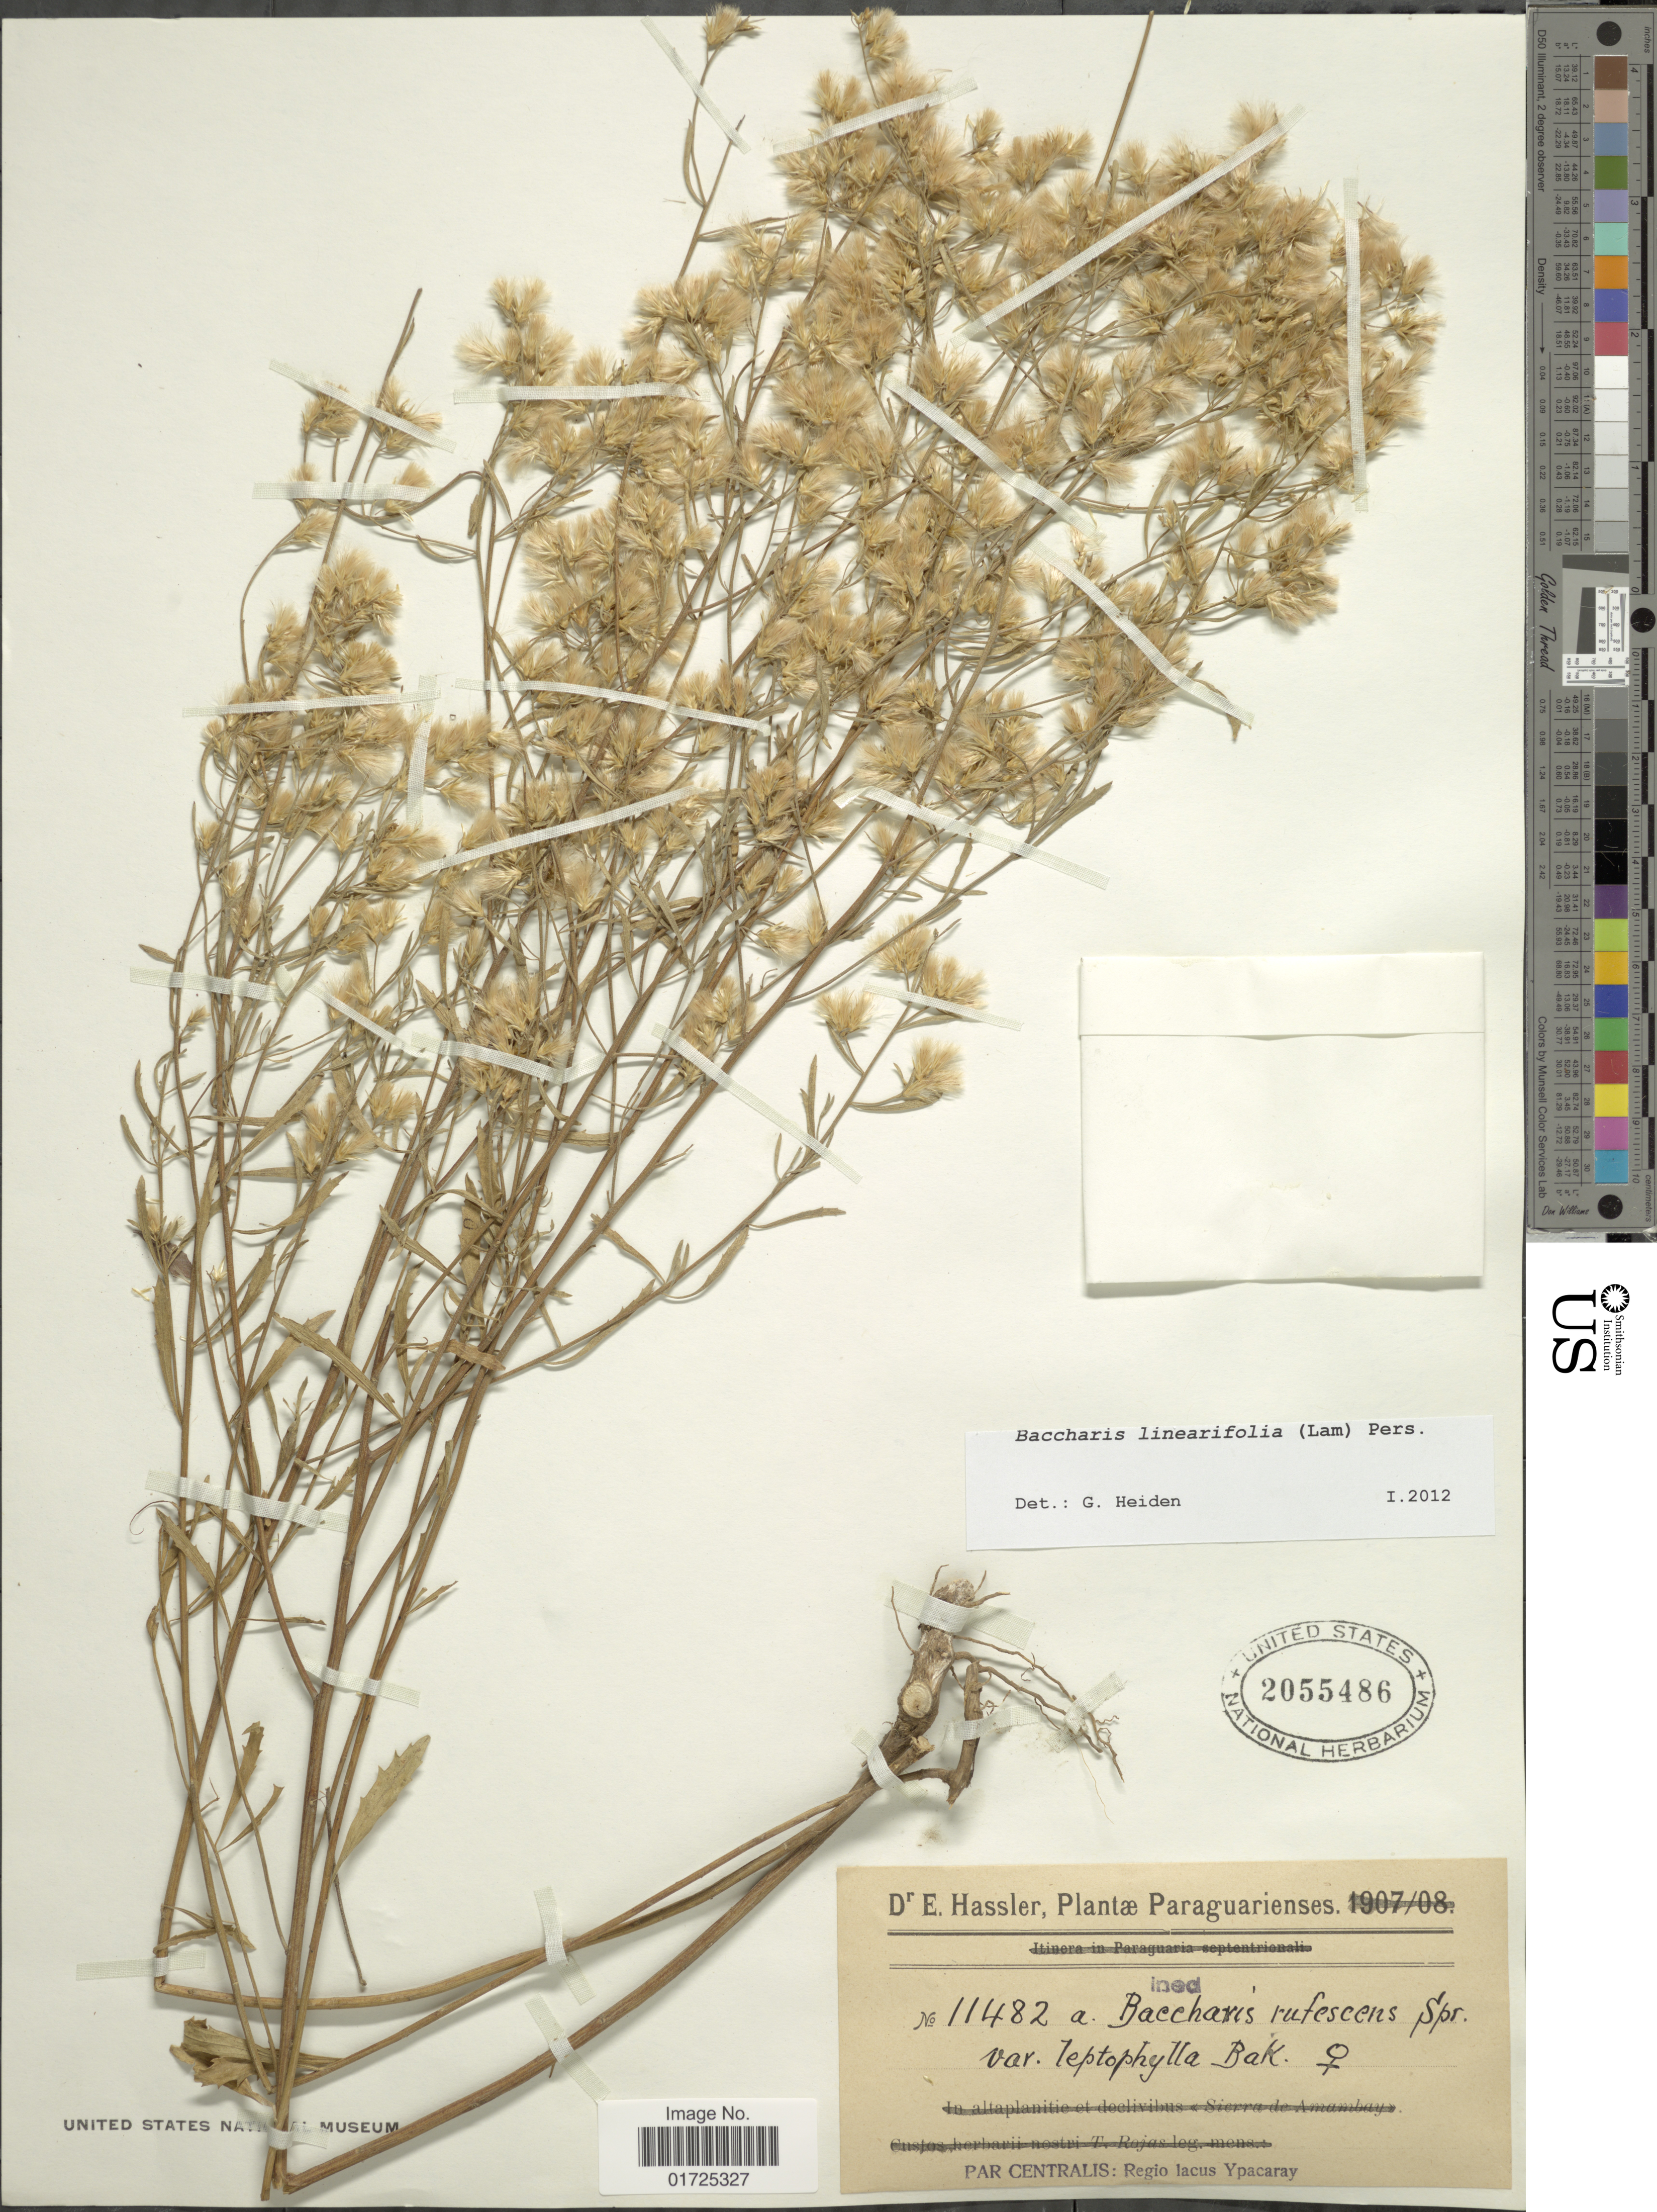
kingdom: Plantae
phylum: Tracheophyta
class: Magnoliopsida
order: Asterales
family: Asteraceae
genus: Baccharis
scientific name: Baccharis linearifolia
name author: (Lam.) Pers.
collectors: E. Hassler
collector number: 11482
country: Paraguay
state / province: Central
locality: Par Centralis: Regio lacus Ypacaray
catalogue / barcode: US 2055486